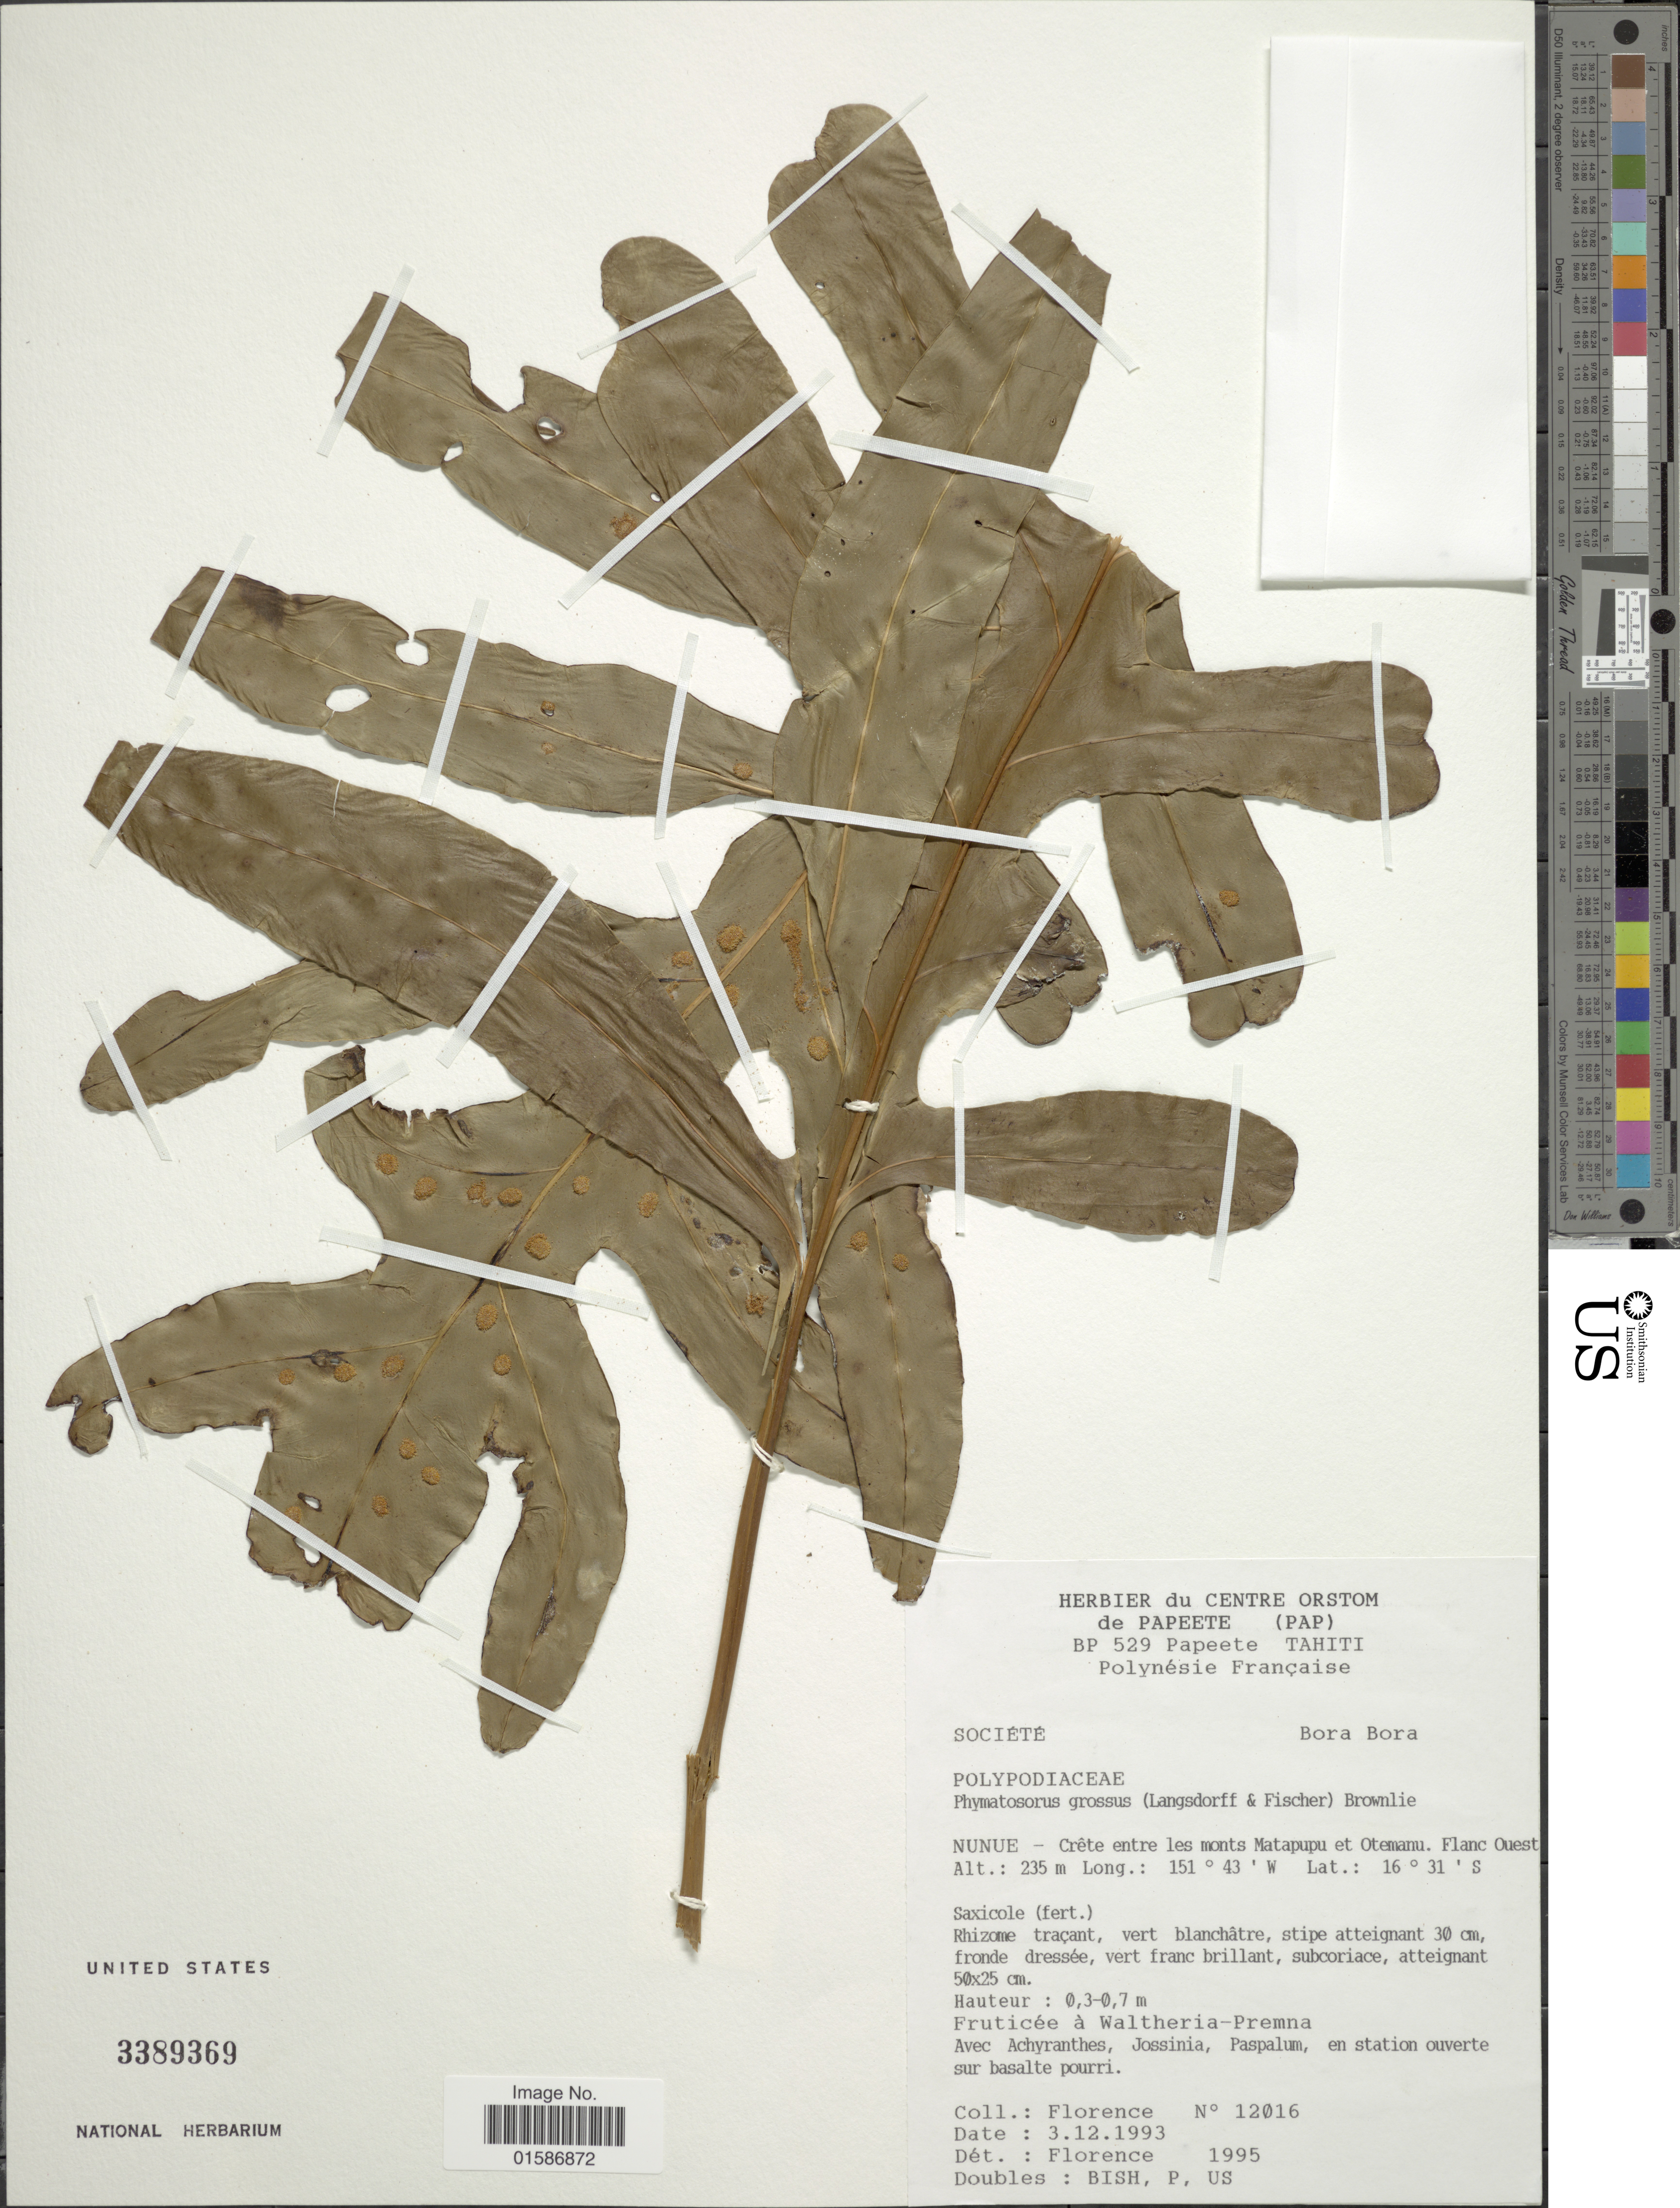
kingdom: Plantae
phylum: Tracheophyta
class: Polypodiopsida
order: Polypodiales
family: Polypodiaceae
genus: Microsorum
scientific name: Microsorum grossum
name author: (Langsd. & Fisch.) S.B. Andrews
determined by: Wagner, W. L., (BOT), Smithsonian Institution - National Museum of Natural History (UNITED STATES)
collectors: -. Florence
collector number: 12016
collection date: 1993-12-03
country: French Polynesia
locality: Nunue - Crête entre les monts Matapupou et Otemanu. Flanc Ouest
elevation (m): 235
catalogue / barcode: US 3389369